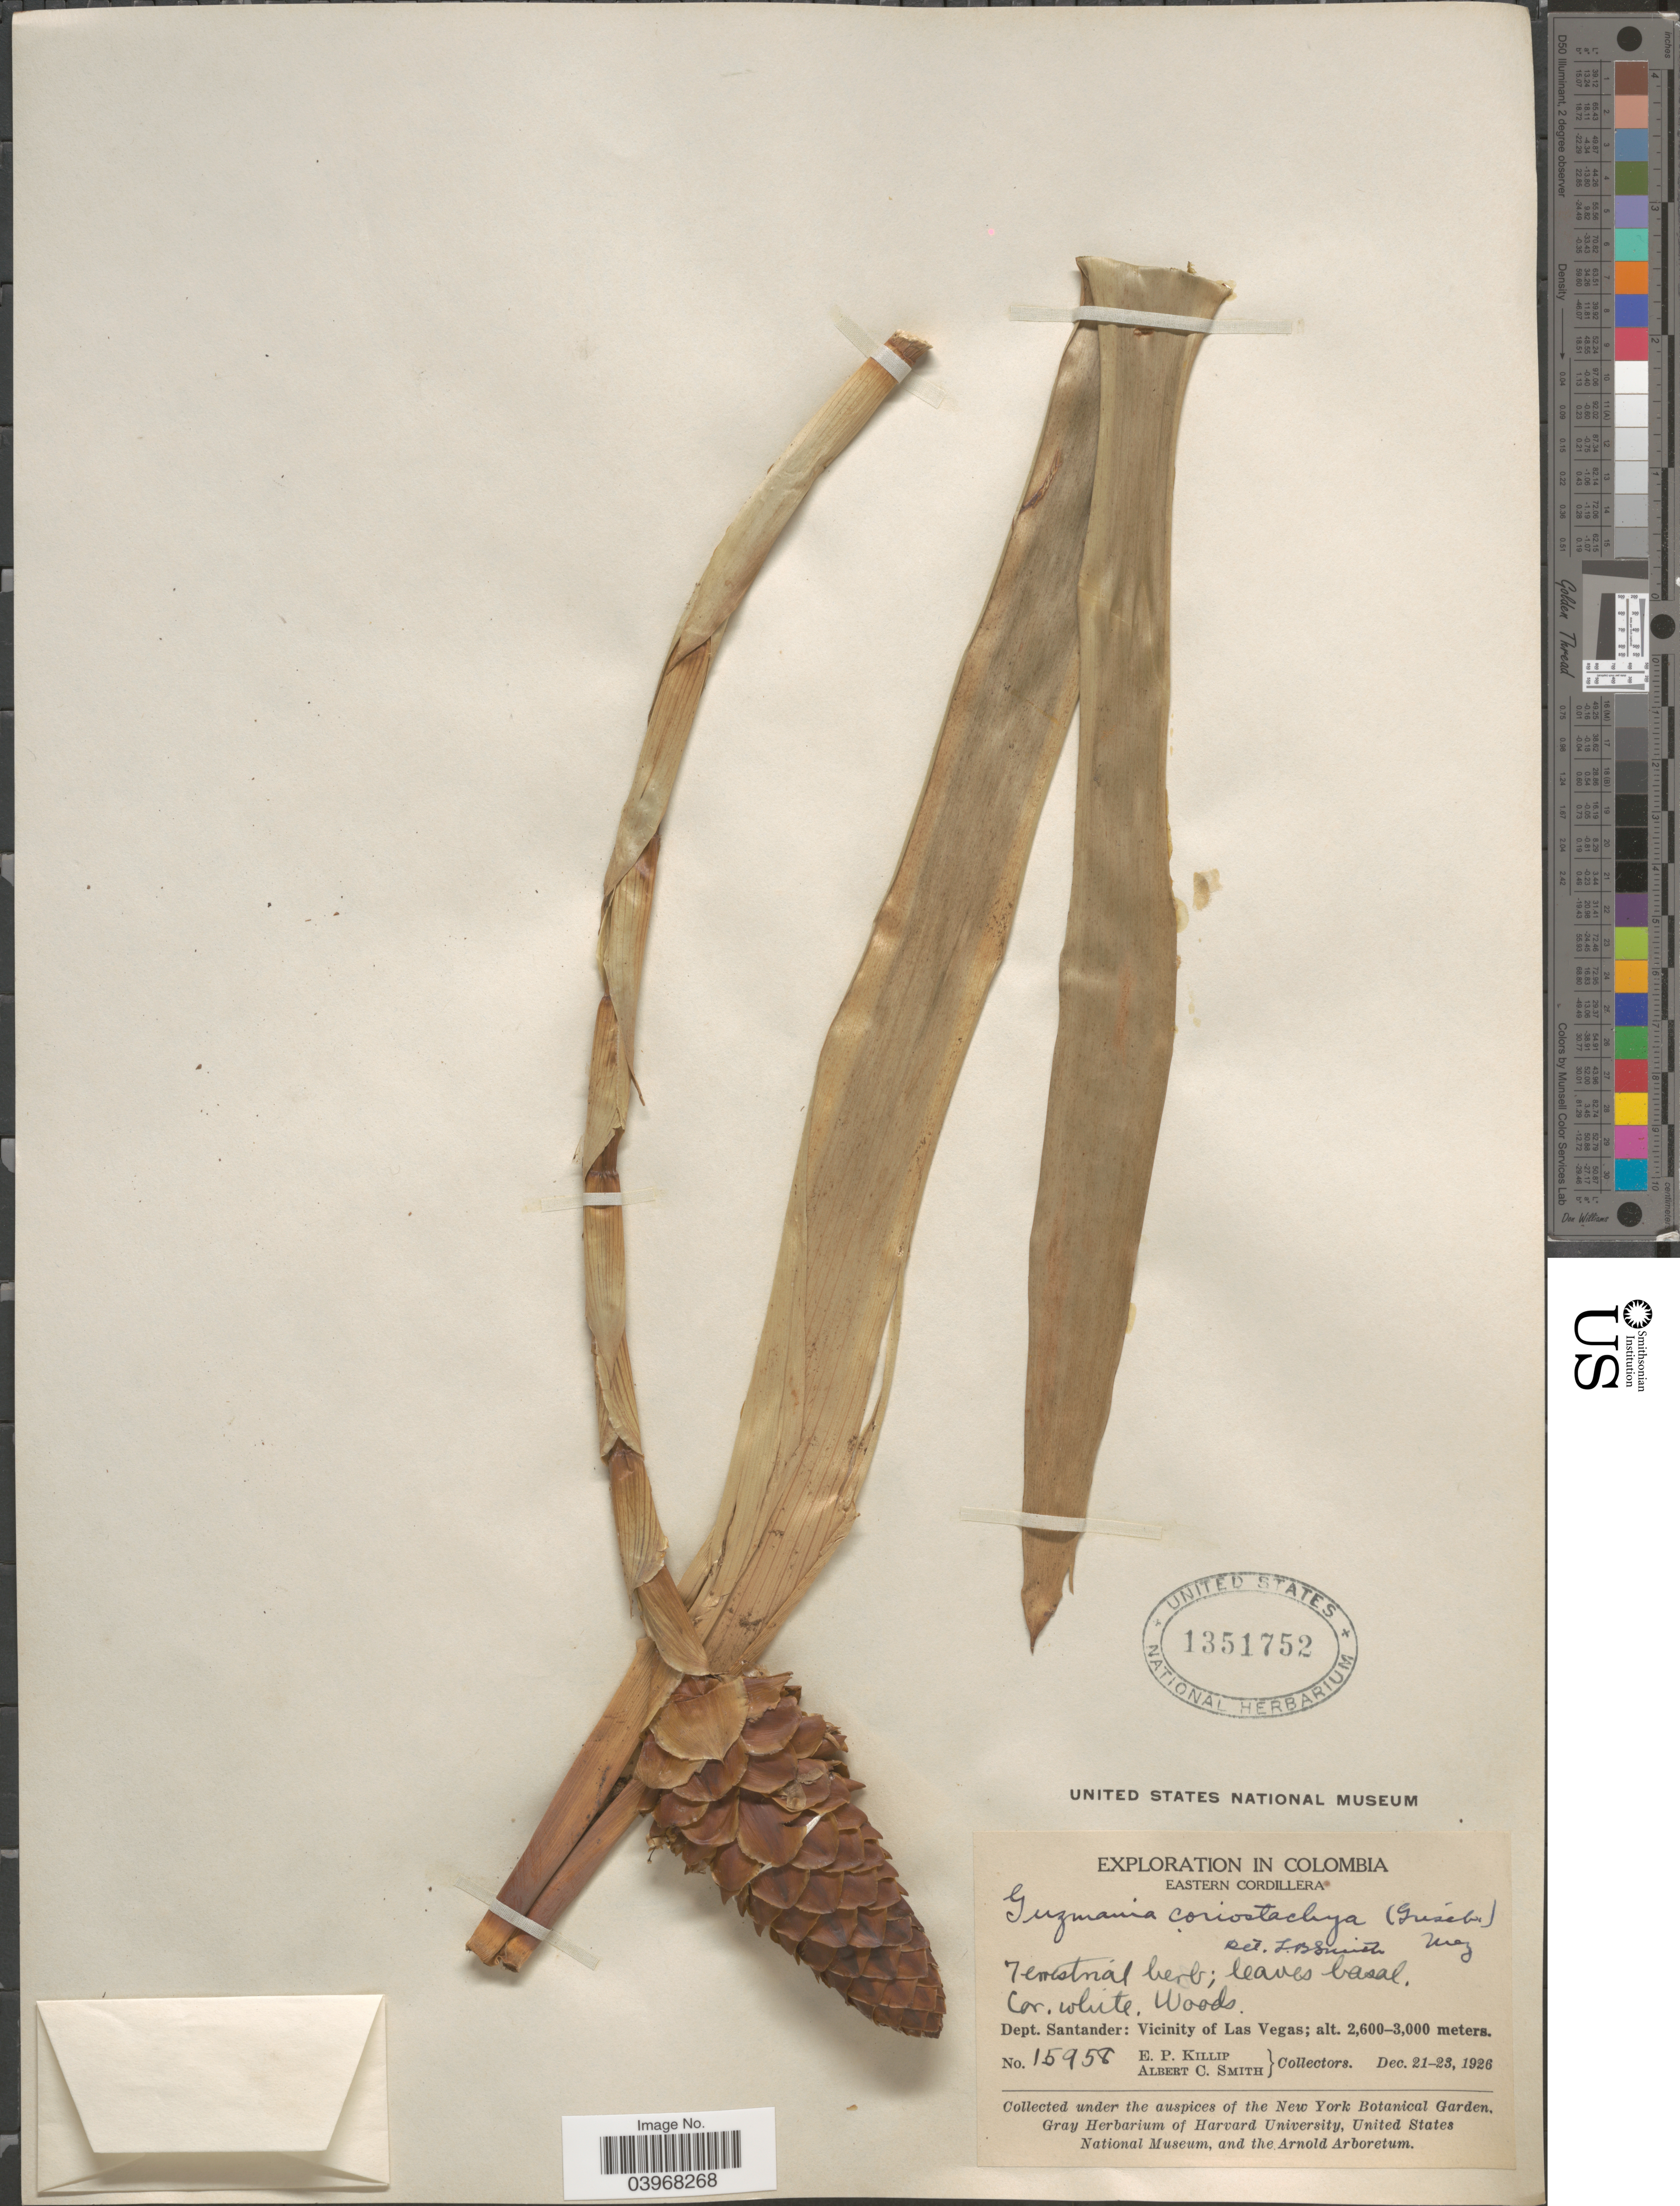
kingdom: Plantae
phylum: Tracheophyta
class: Liliopsida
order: Poales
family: Bromeliaceae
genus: Guzmania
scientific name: Guzmania coriostachya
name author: (Griseb.) Mez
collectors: E. P. Killip & A. C. Smith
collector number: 15958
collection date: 1926-12-21/1926-12-23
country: Colombia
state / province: Santander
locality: Eastern Cordillera. Dept. Santander: Vicinity of Las Vegas.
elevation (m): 2600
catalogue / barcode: US 1351752